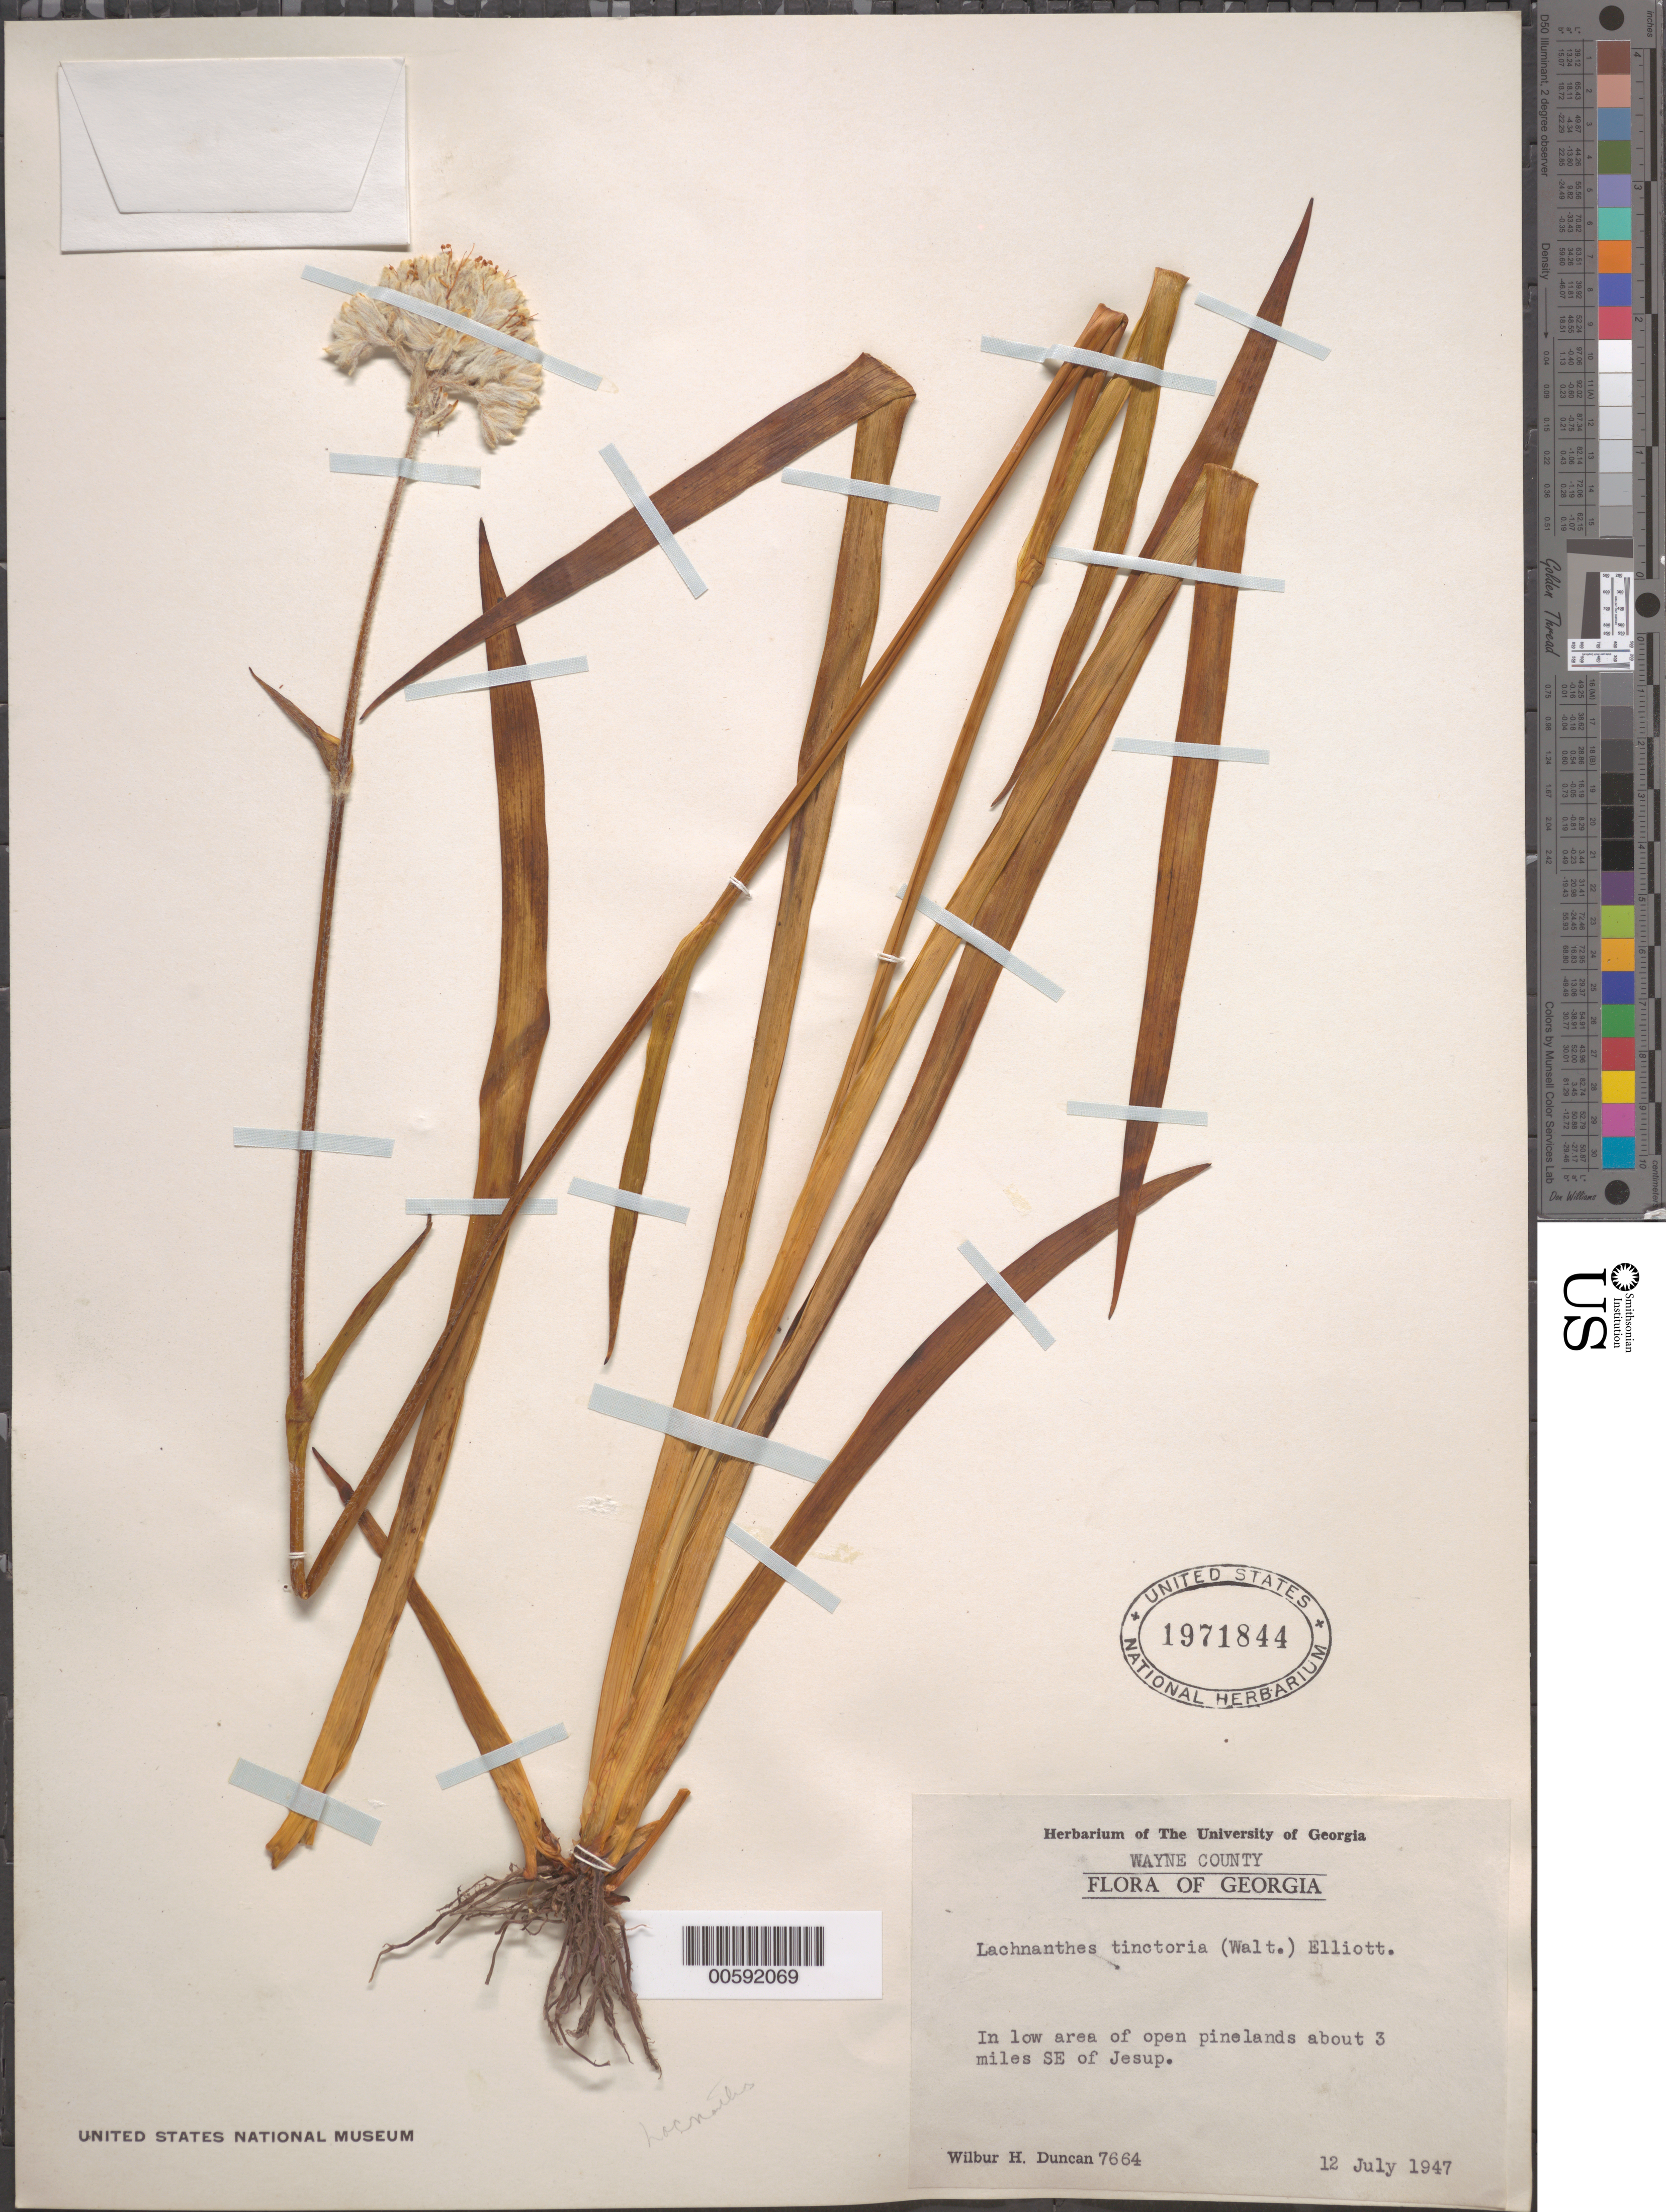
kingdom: Plantae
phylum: Tracheophyta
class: Liliopsida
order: Commelinales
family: Haemodoraceae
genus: Lachnanthes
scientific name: Lachnanthes tinctoria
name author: (Walter ex J.F. Gmel.) Elliott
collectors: W. H. Duncan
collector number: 7664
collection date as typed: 12 Jul 1947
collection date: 1947-07-12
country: United States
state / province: Georgia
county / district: Wayne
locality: SE of Jesup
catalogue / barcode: US 1971844